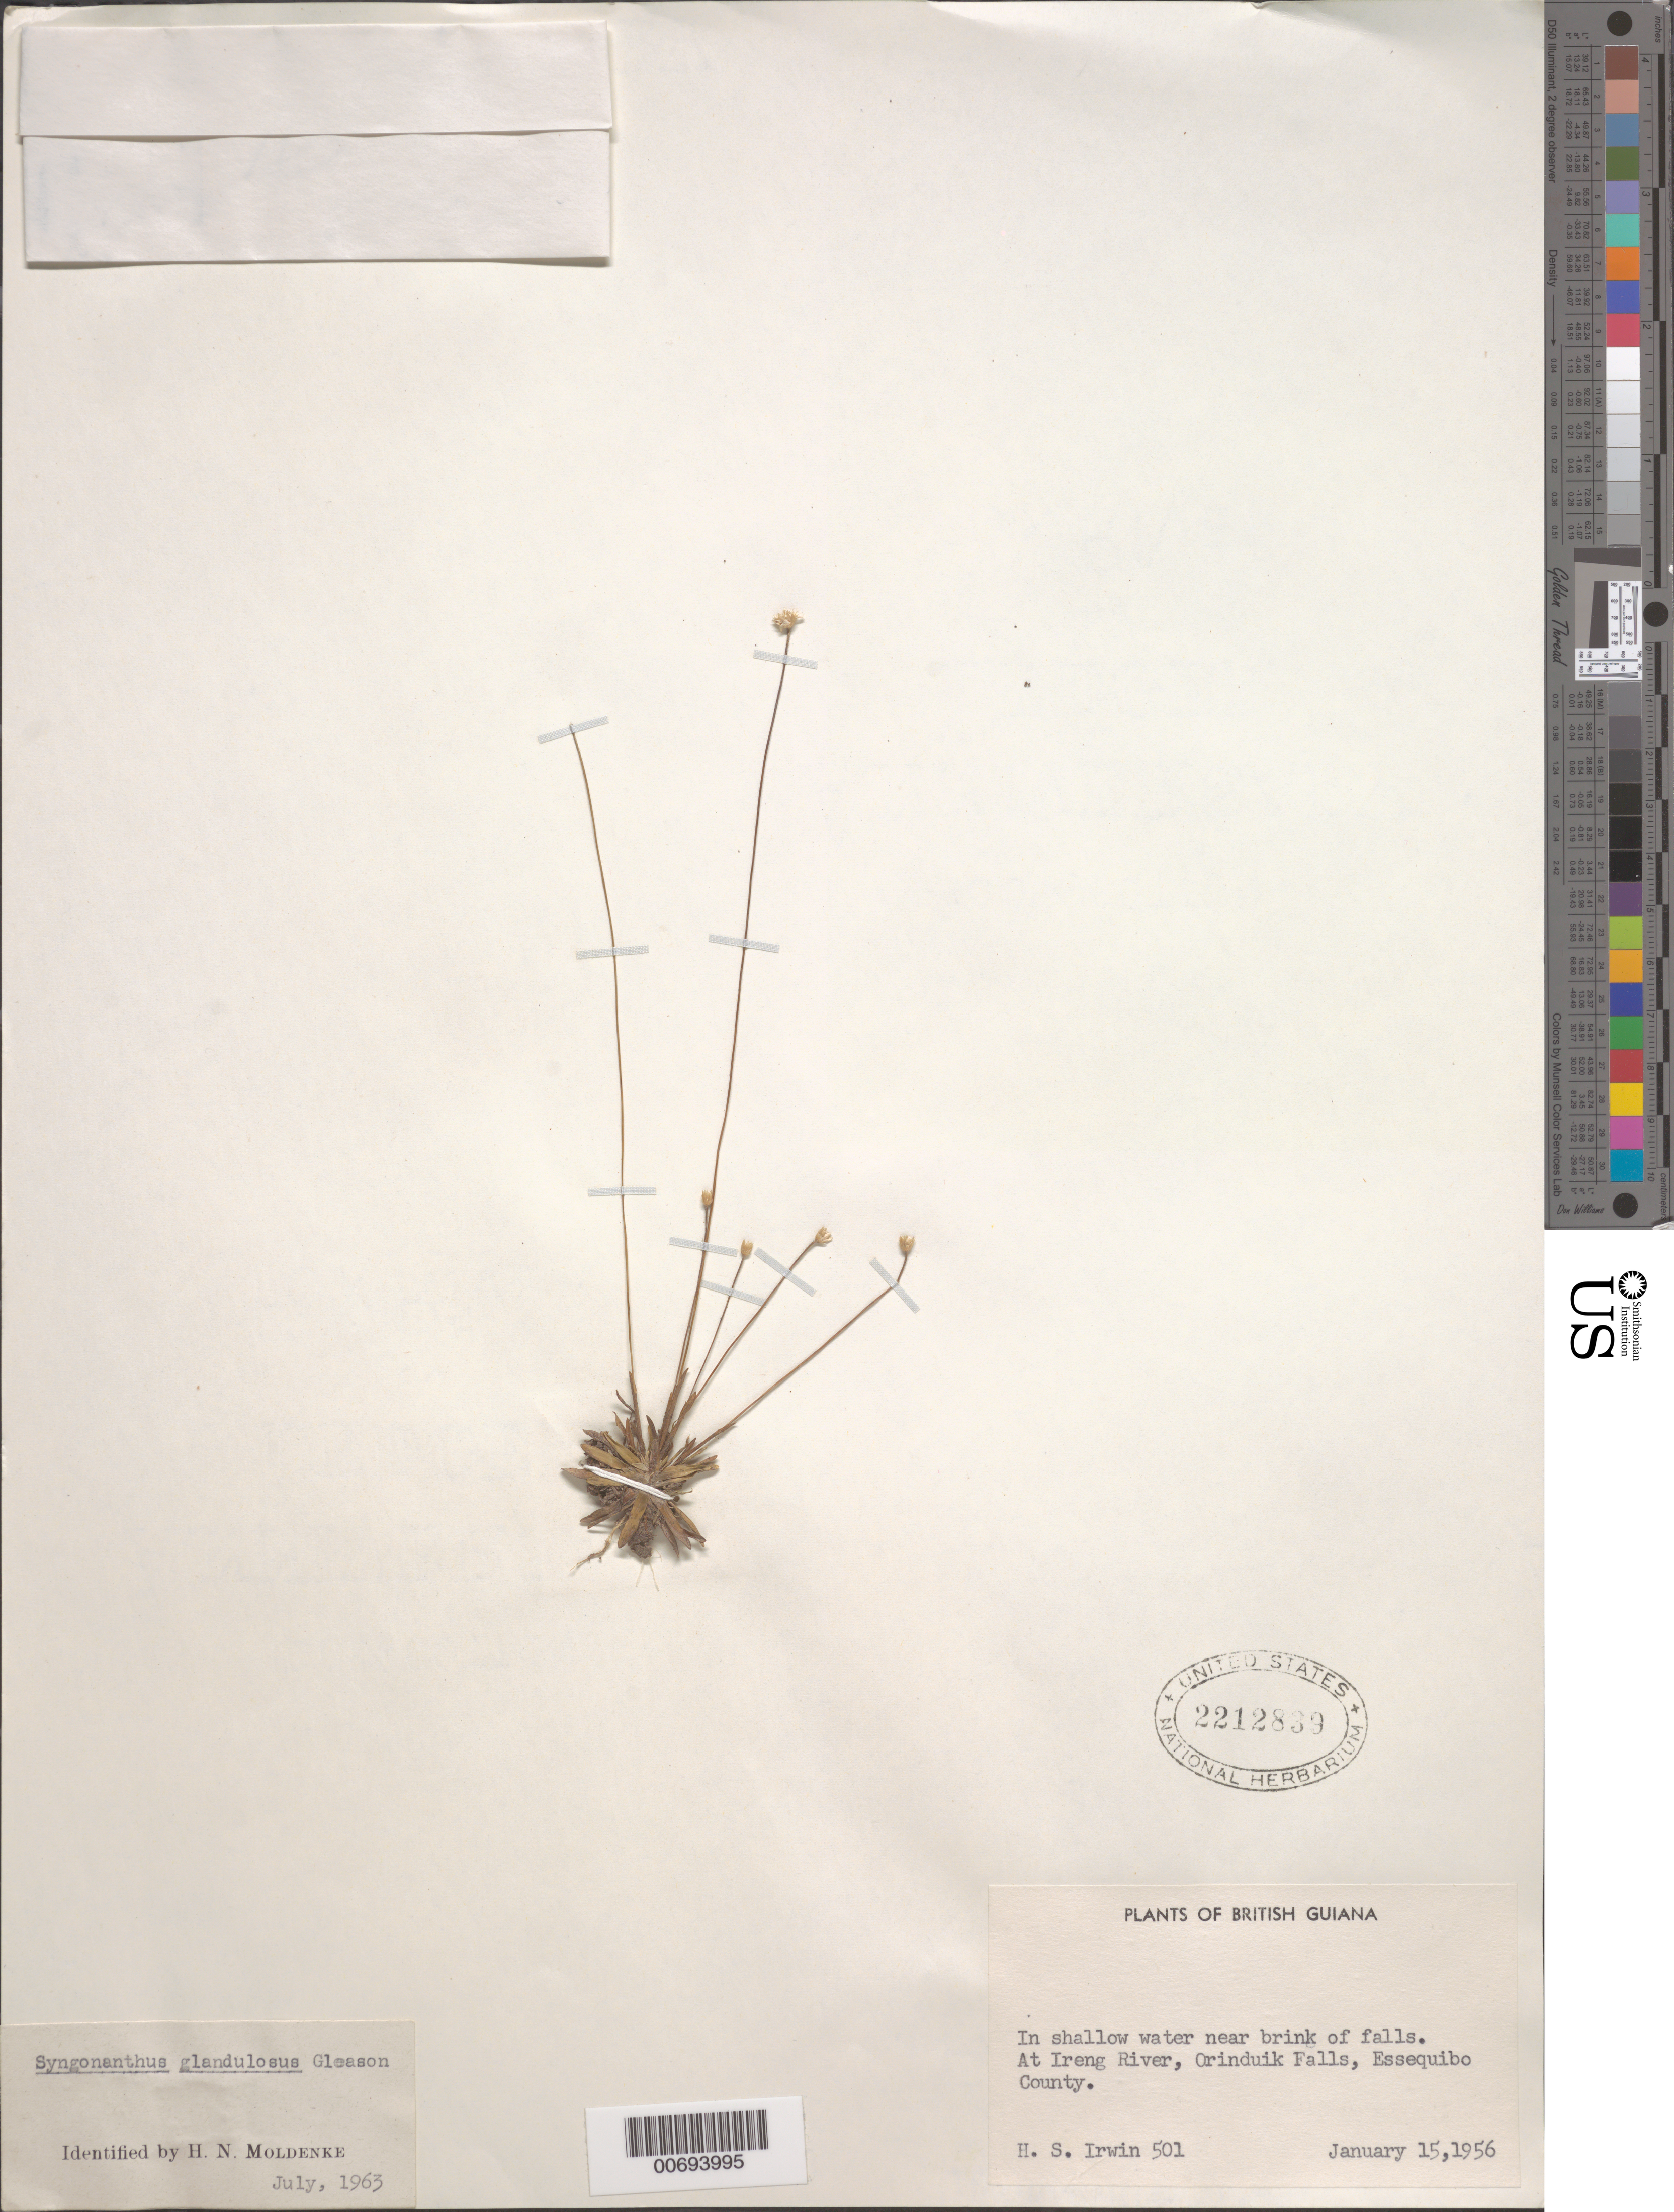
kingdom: Plantae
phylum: Tracheophyta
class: Liliopsida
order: Poales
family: Eriocaulaceae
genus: Syngonanthus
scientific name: Syngonanthus glandulosus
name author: Gleason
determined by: Moldenke, H. N.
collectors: H. Irwin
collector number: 501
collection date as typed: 15-Jan-56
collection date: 1956-01-15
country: Guyana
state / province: Potaro-Siparuni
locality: Ireng R., Orinduik Falls, Essequibo County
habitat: In shallow water near brink of falls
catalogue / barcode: US 2212839